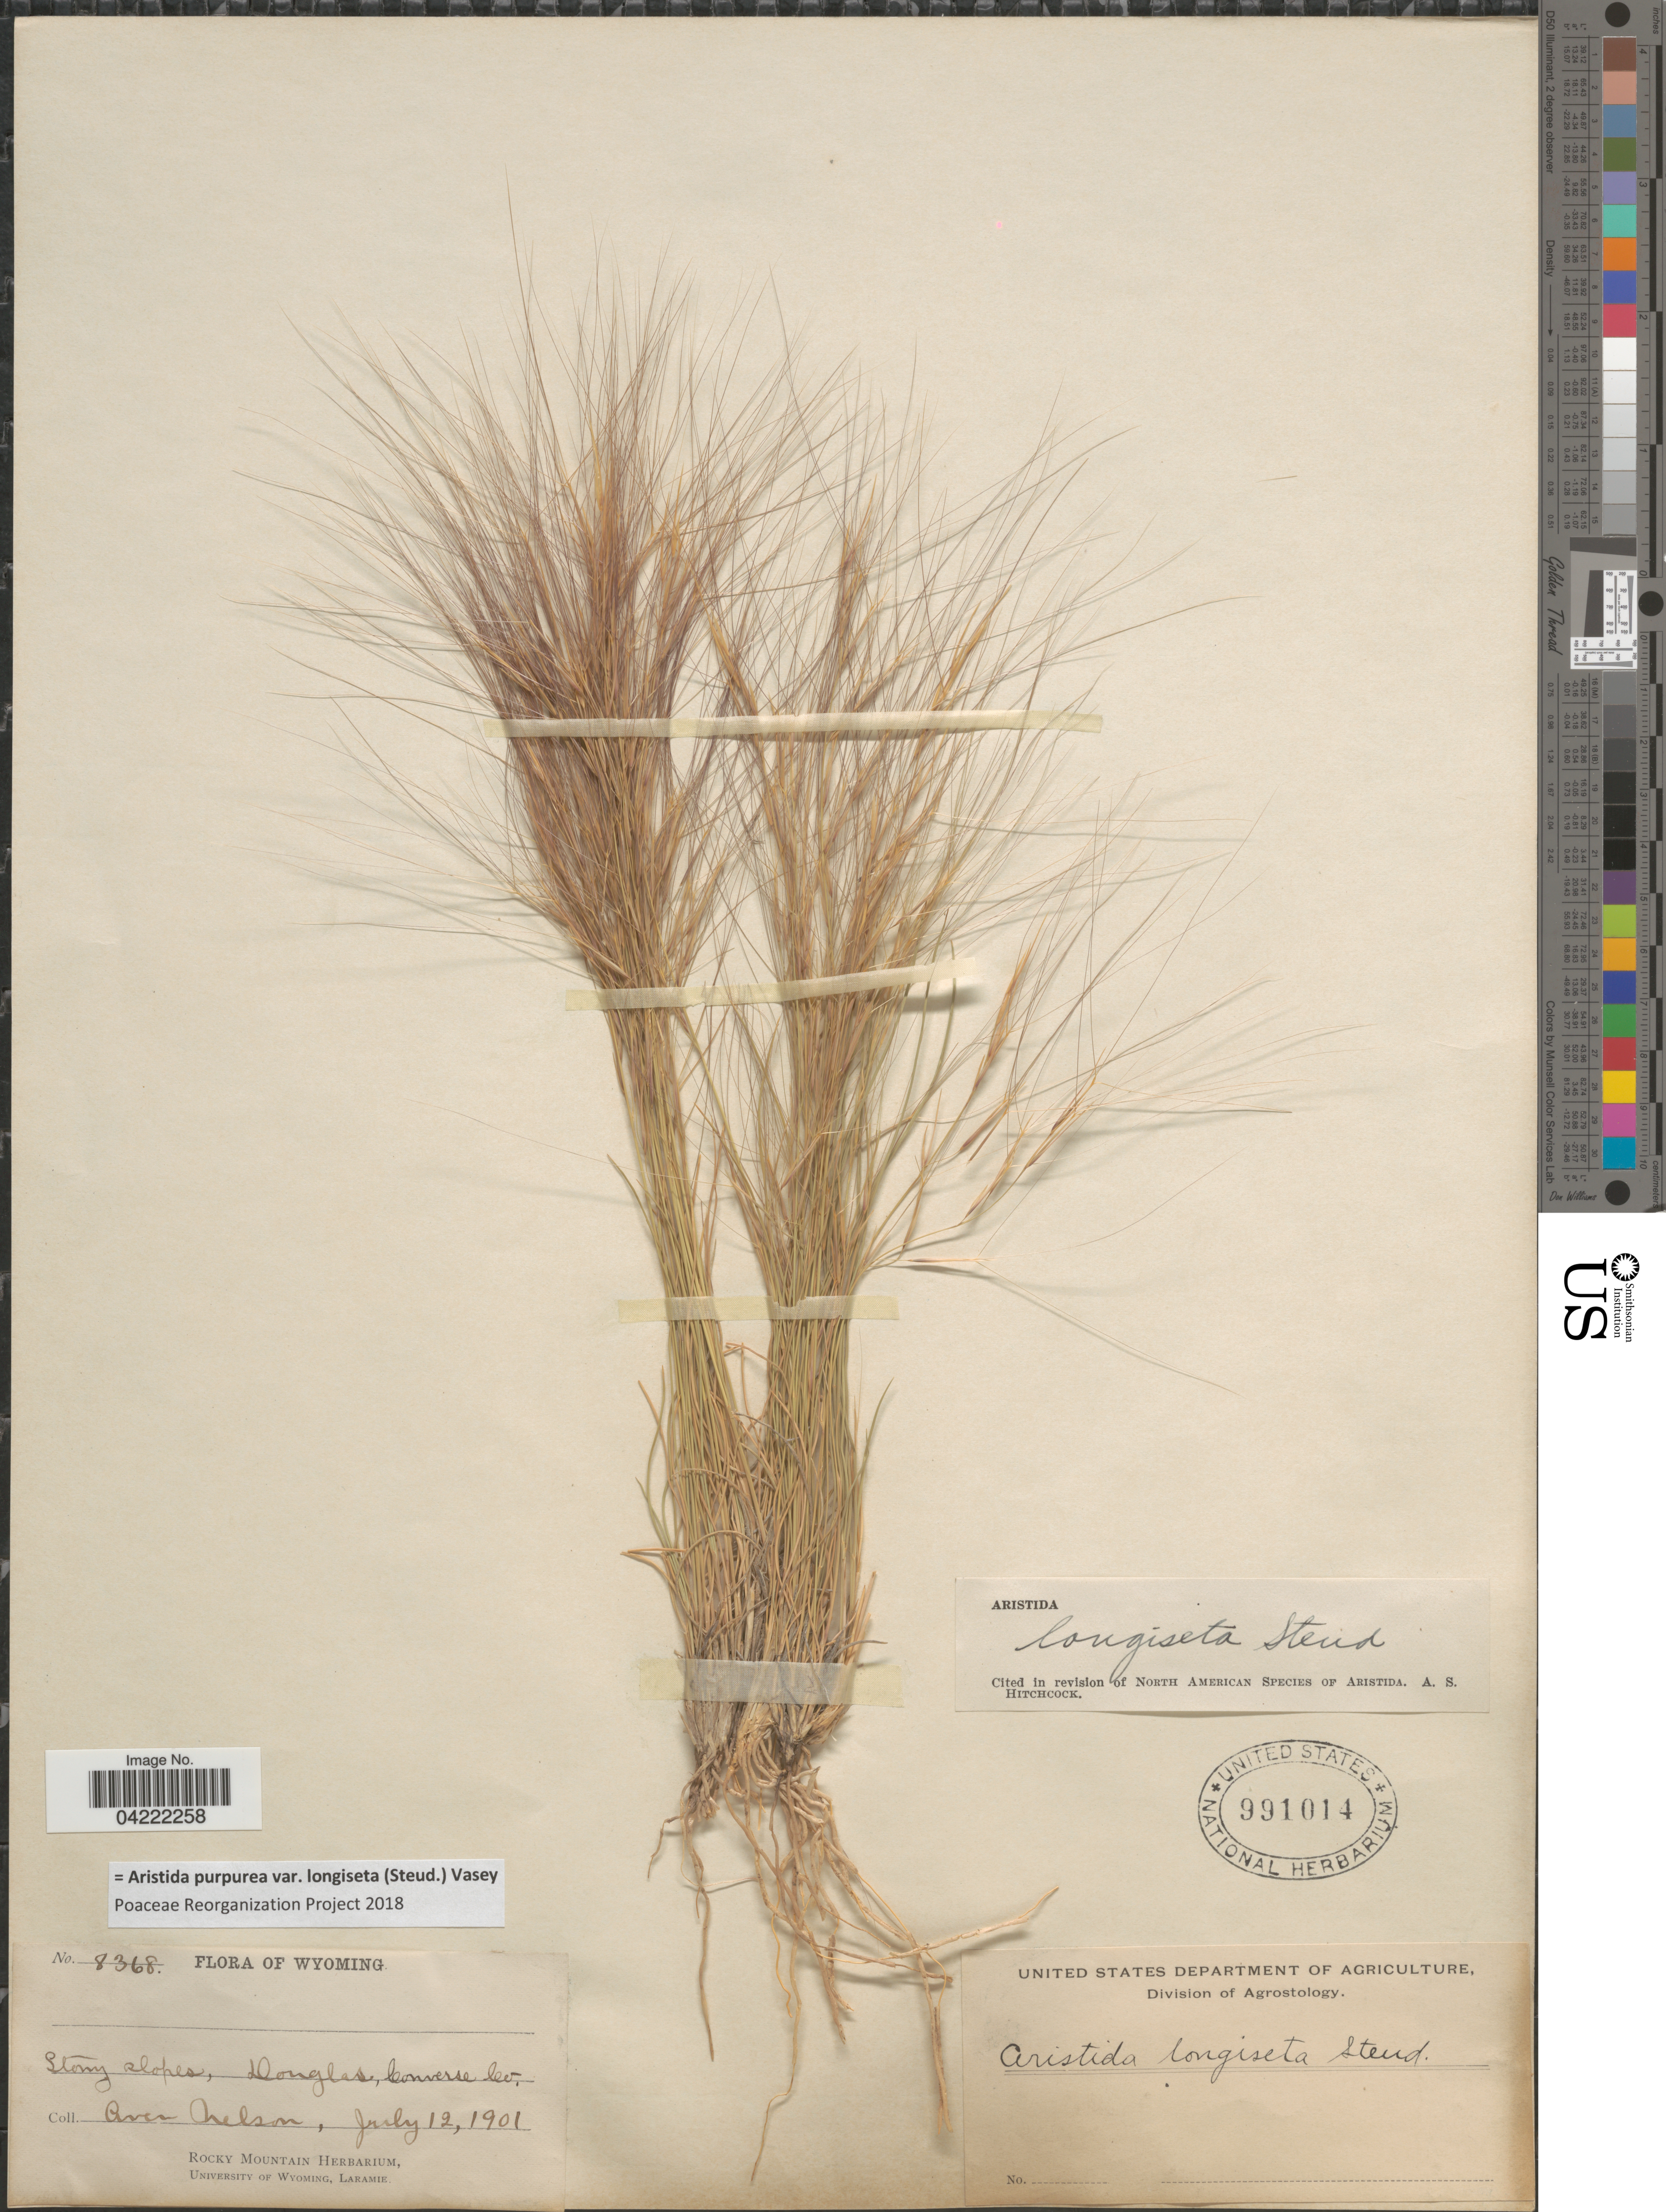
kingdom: Plantae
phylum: Tracheophyta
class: Liliopsida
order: Poales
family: Poaceae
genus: Aristida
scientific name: Aristida purpurea var. longiseta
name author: (Steud.) Vasey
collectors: A. Nelson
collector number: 8368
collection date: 1901-07-12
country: United States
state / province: Wyoming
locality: Stony slopes, Douglas, Converse Co.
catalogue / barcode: US 991014